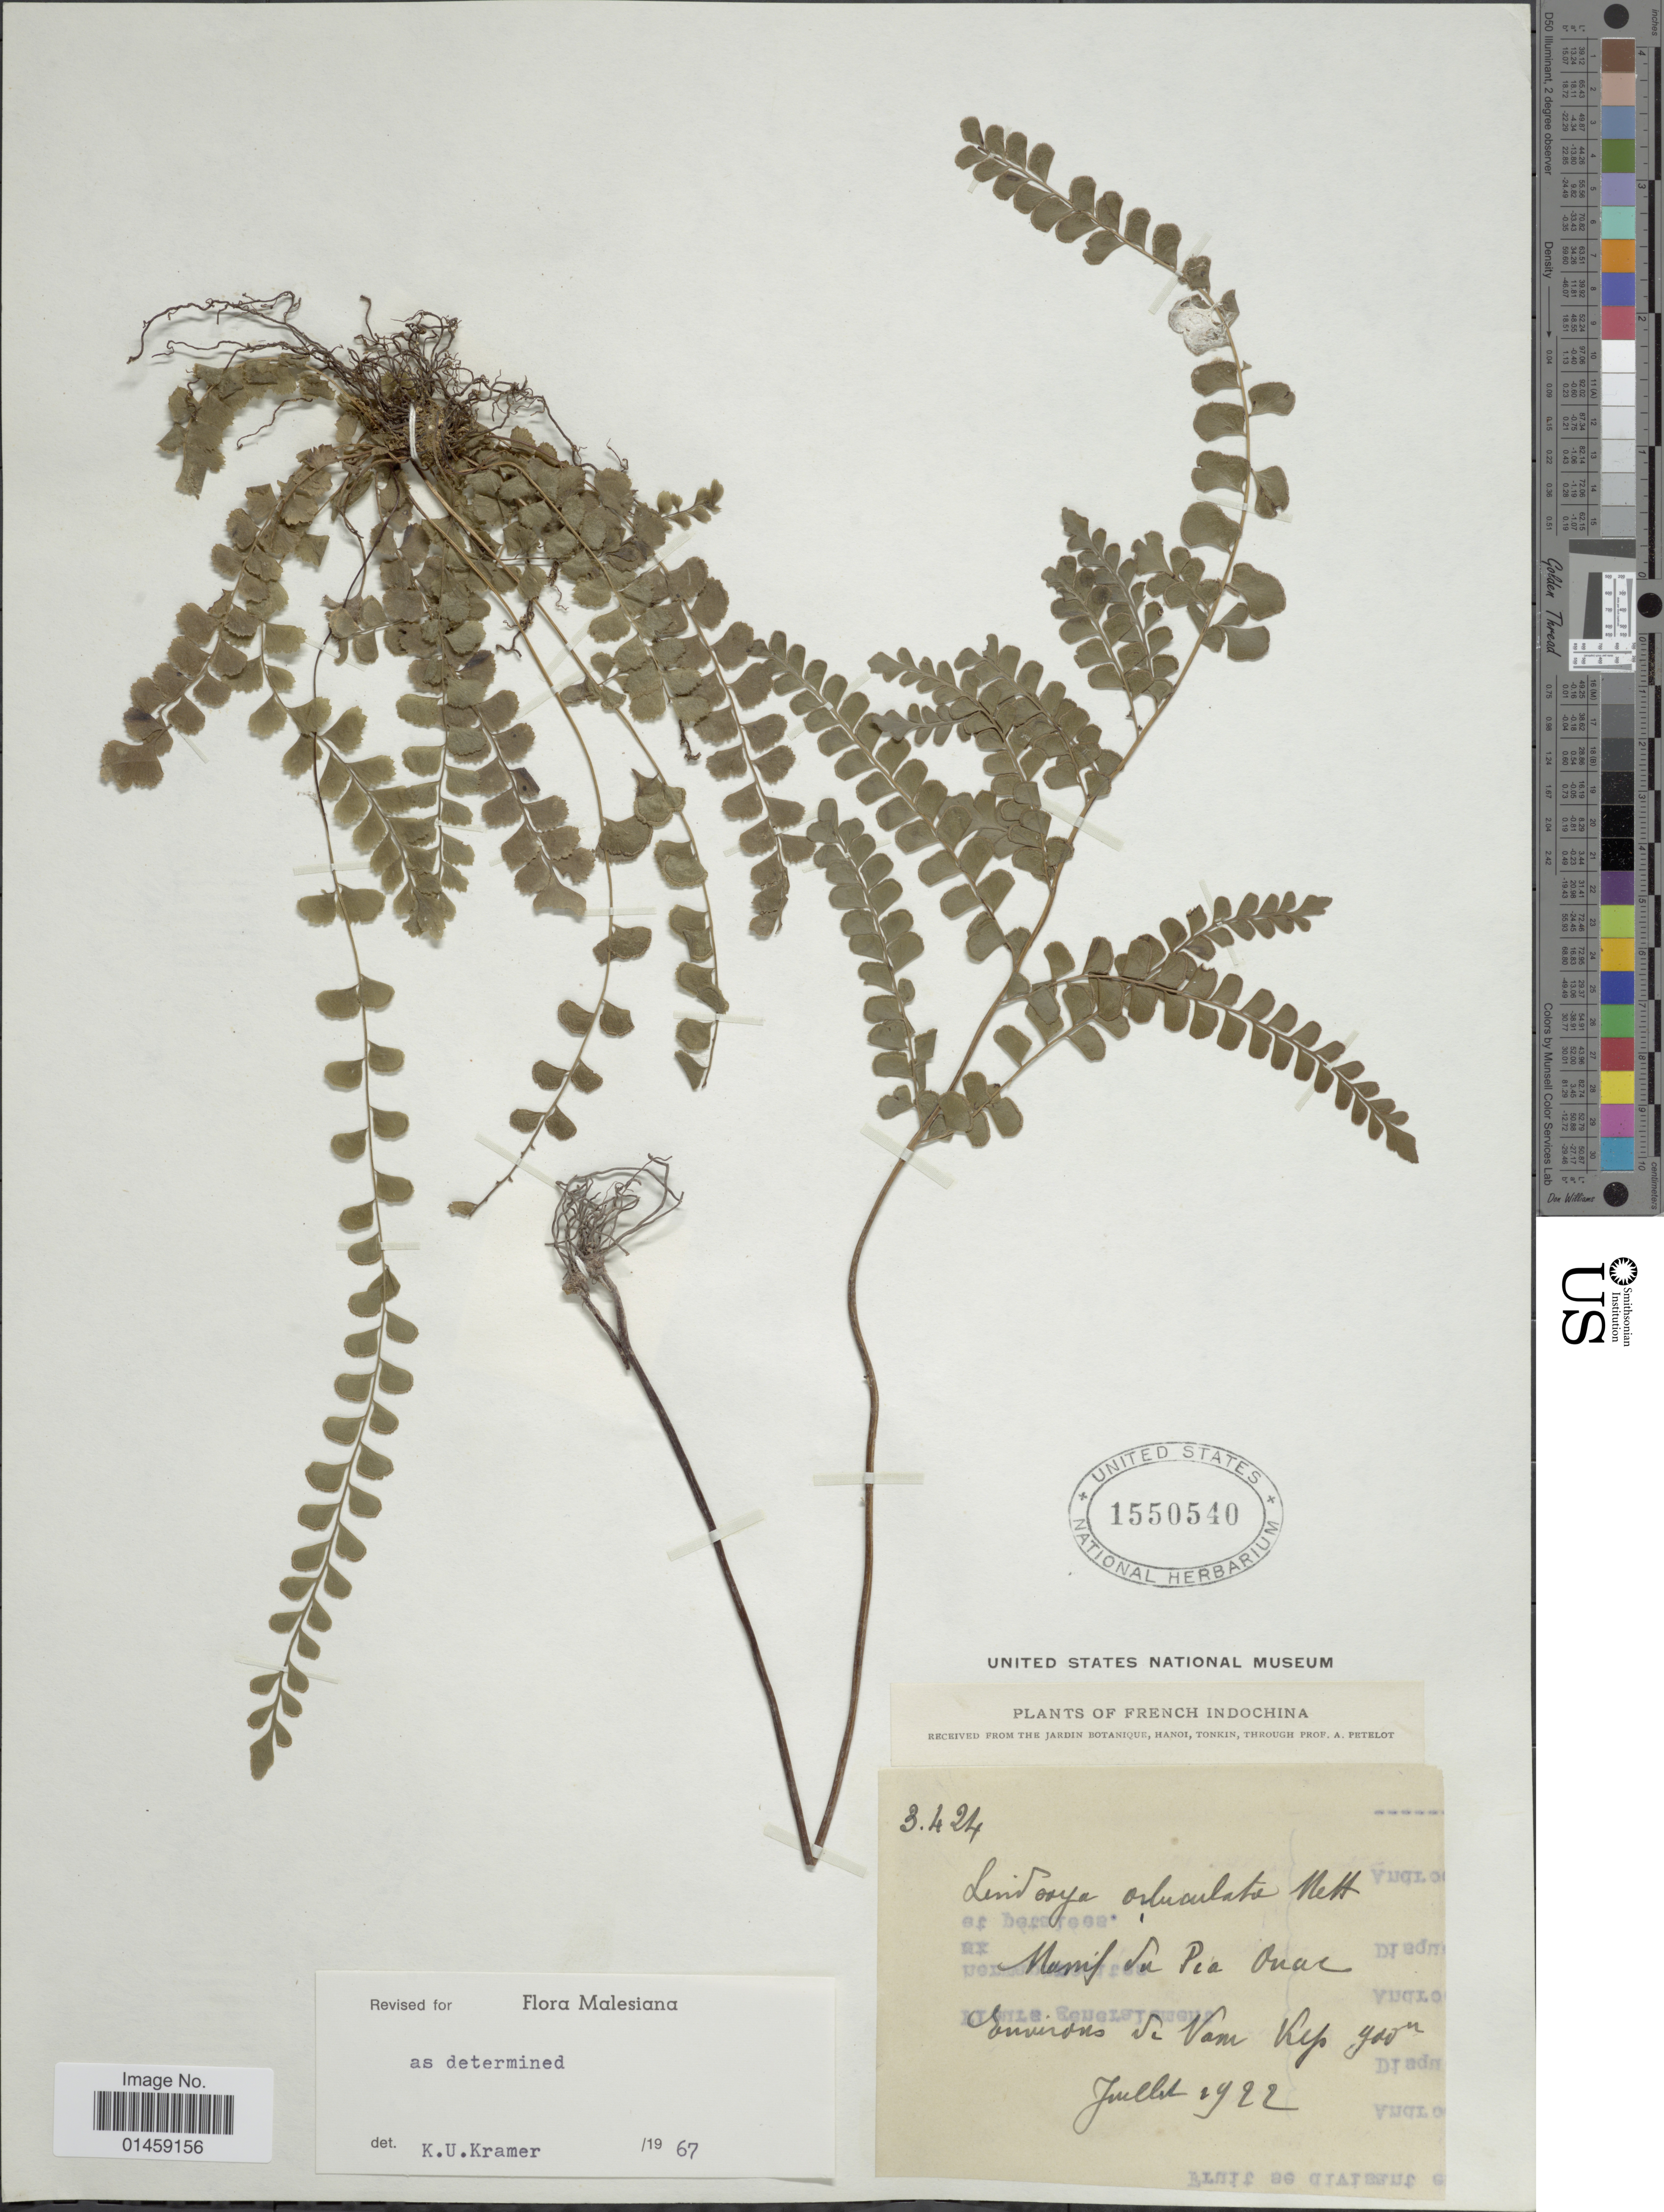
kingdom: Plantae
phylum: Tracheophyta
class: Polypodiopsida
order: Polypodiales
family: Lindsaeaceae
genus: Lindsaea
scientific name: Lindsaea orbiculata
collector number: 3424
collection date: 1922-07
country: Vietnam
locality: French Indochina. Massif du Pia Ouac. Environs de Vam Kep.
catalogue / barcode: US 1550540